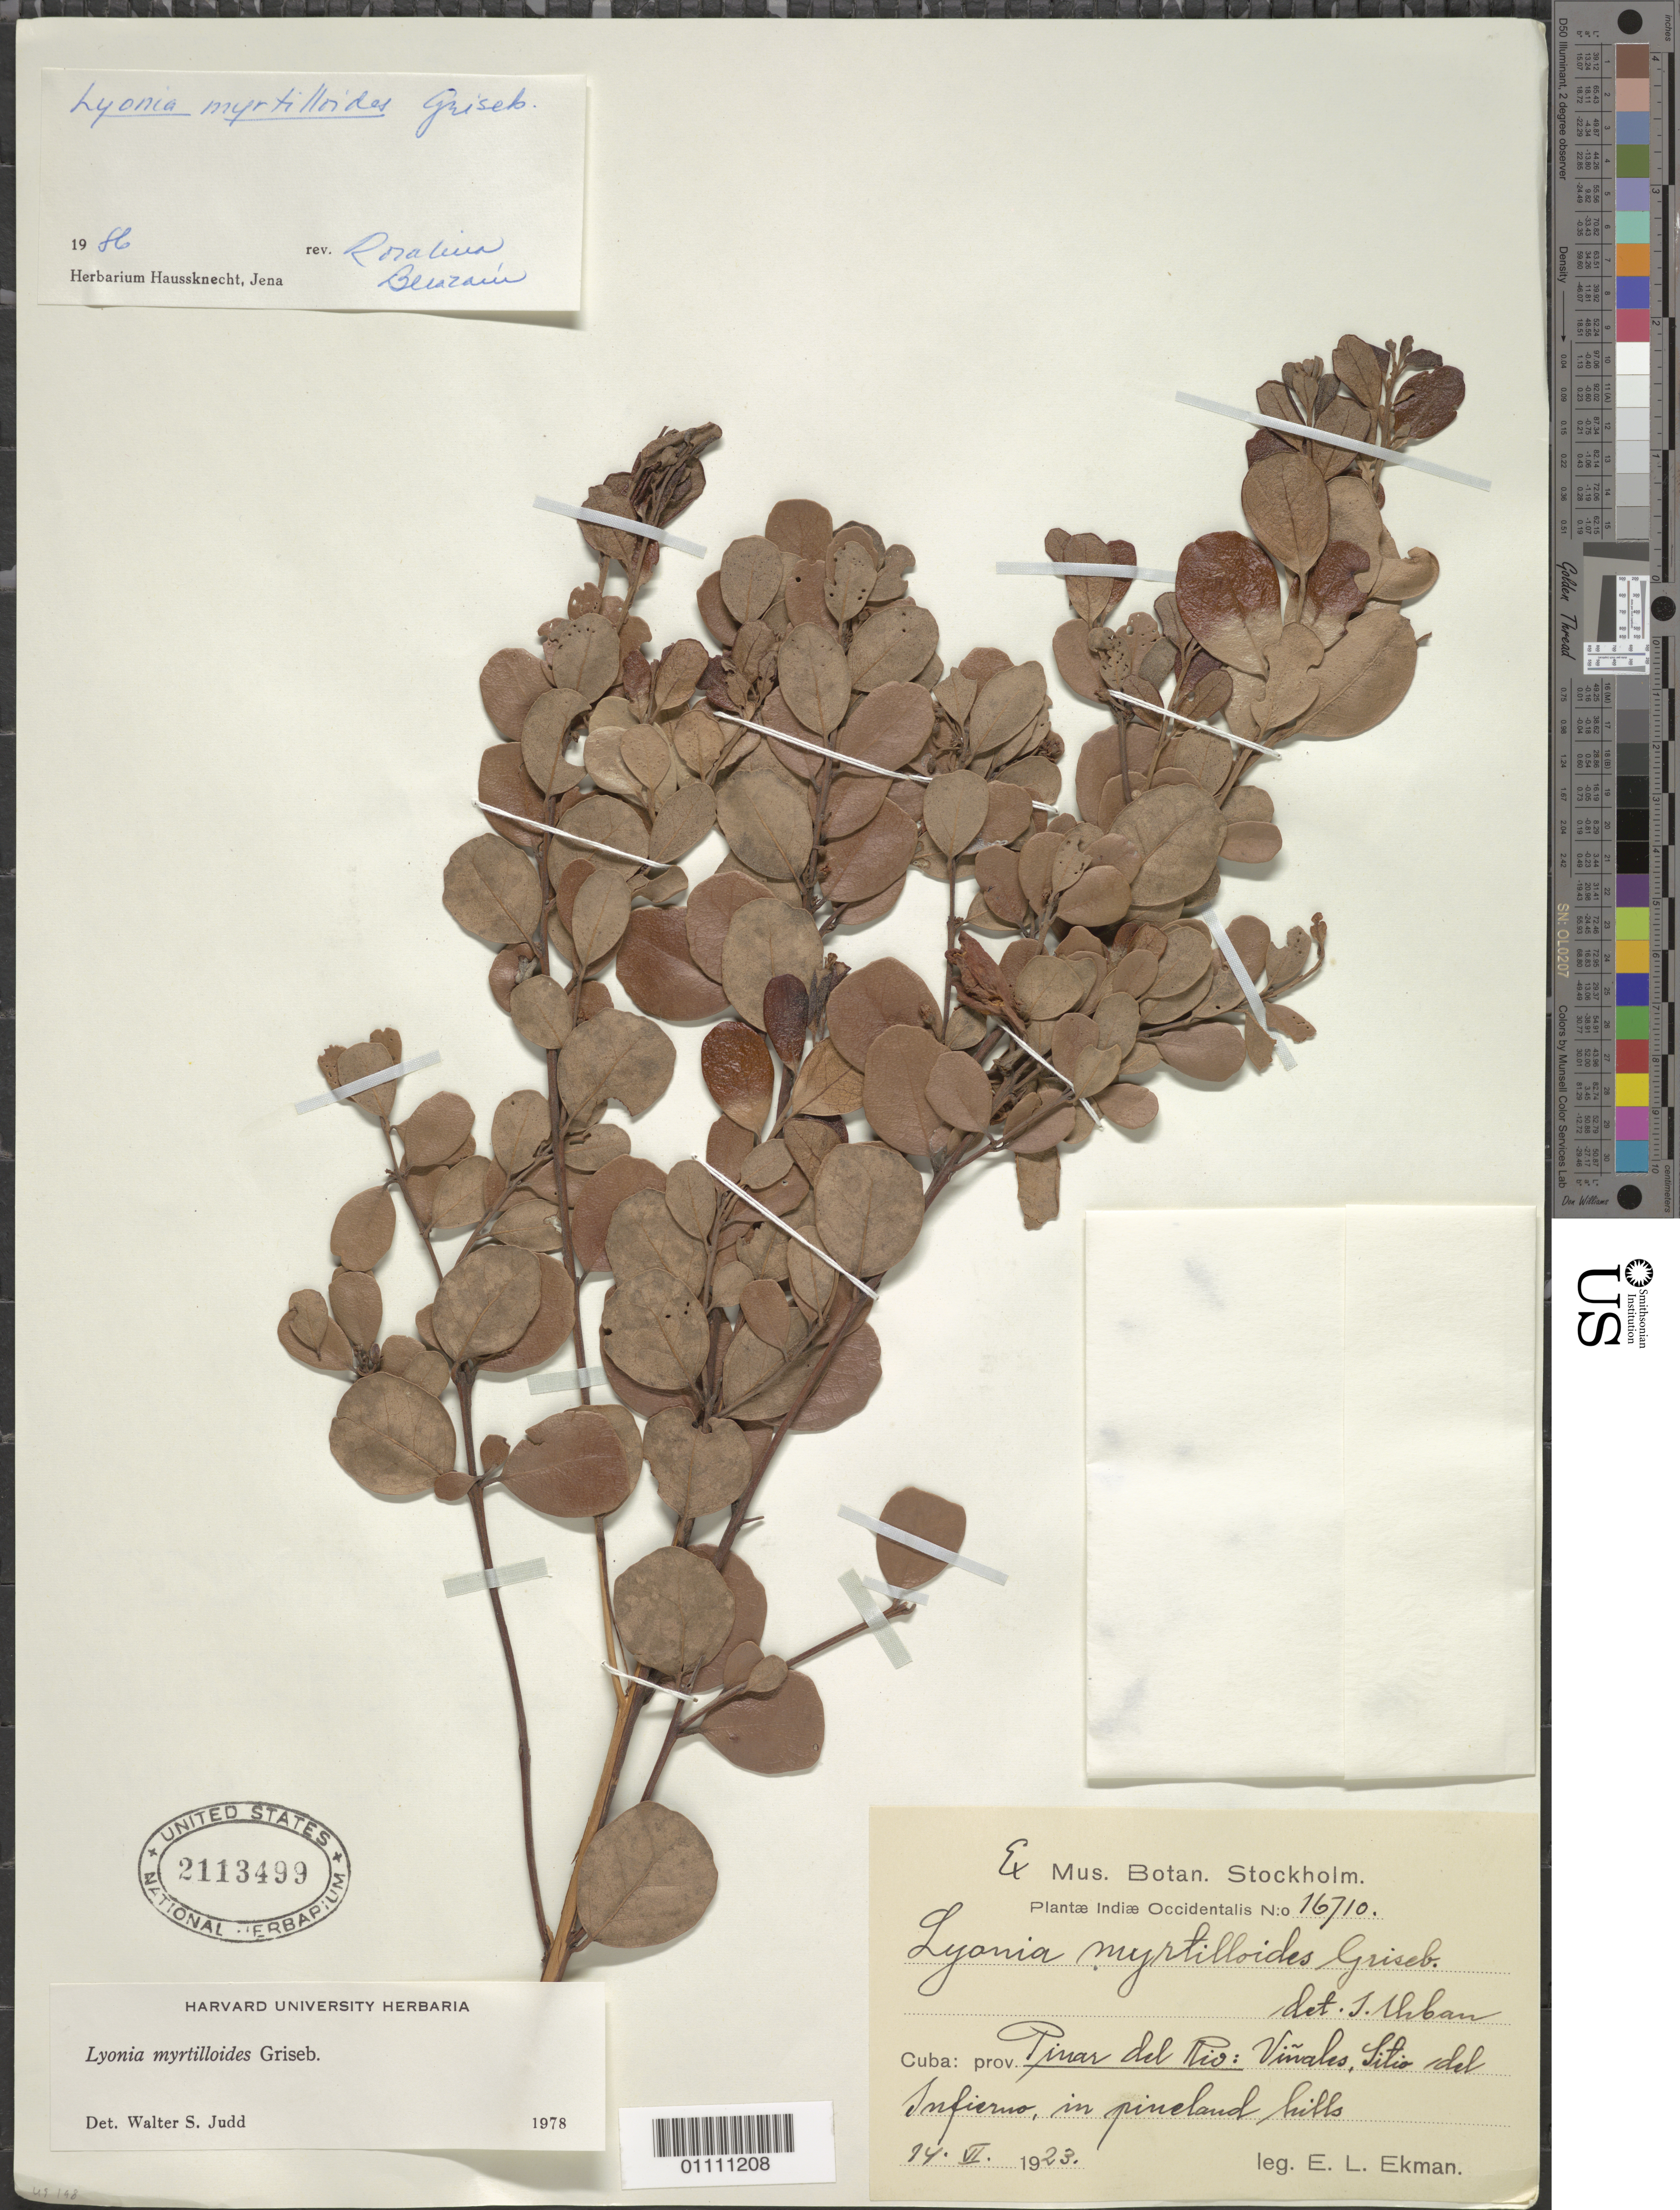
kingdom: Plantae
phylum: Tracheophyta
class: Magnoliopsida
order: Ericales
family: Ericaceae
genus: Lyonia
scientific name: Lyonia myrtilloides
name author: Griseb.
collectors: E. L. Ekman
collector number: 16710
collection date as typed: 14 Jun 1923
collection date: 1923-06-14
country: Cuba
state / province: Pinar del Rio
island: Cuba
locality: Viñales, Sitio del Infierno, in pineland hills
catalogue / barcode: US 2113499